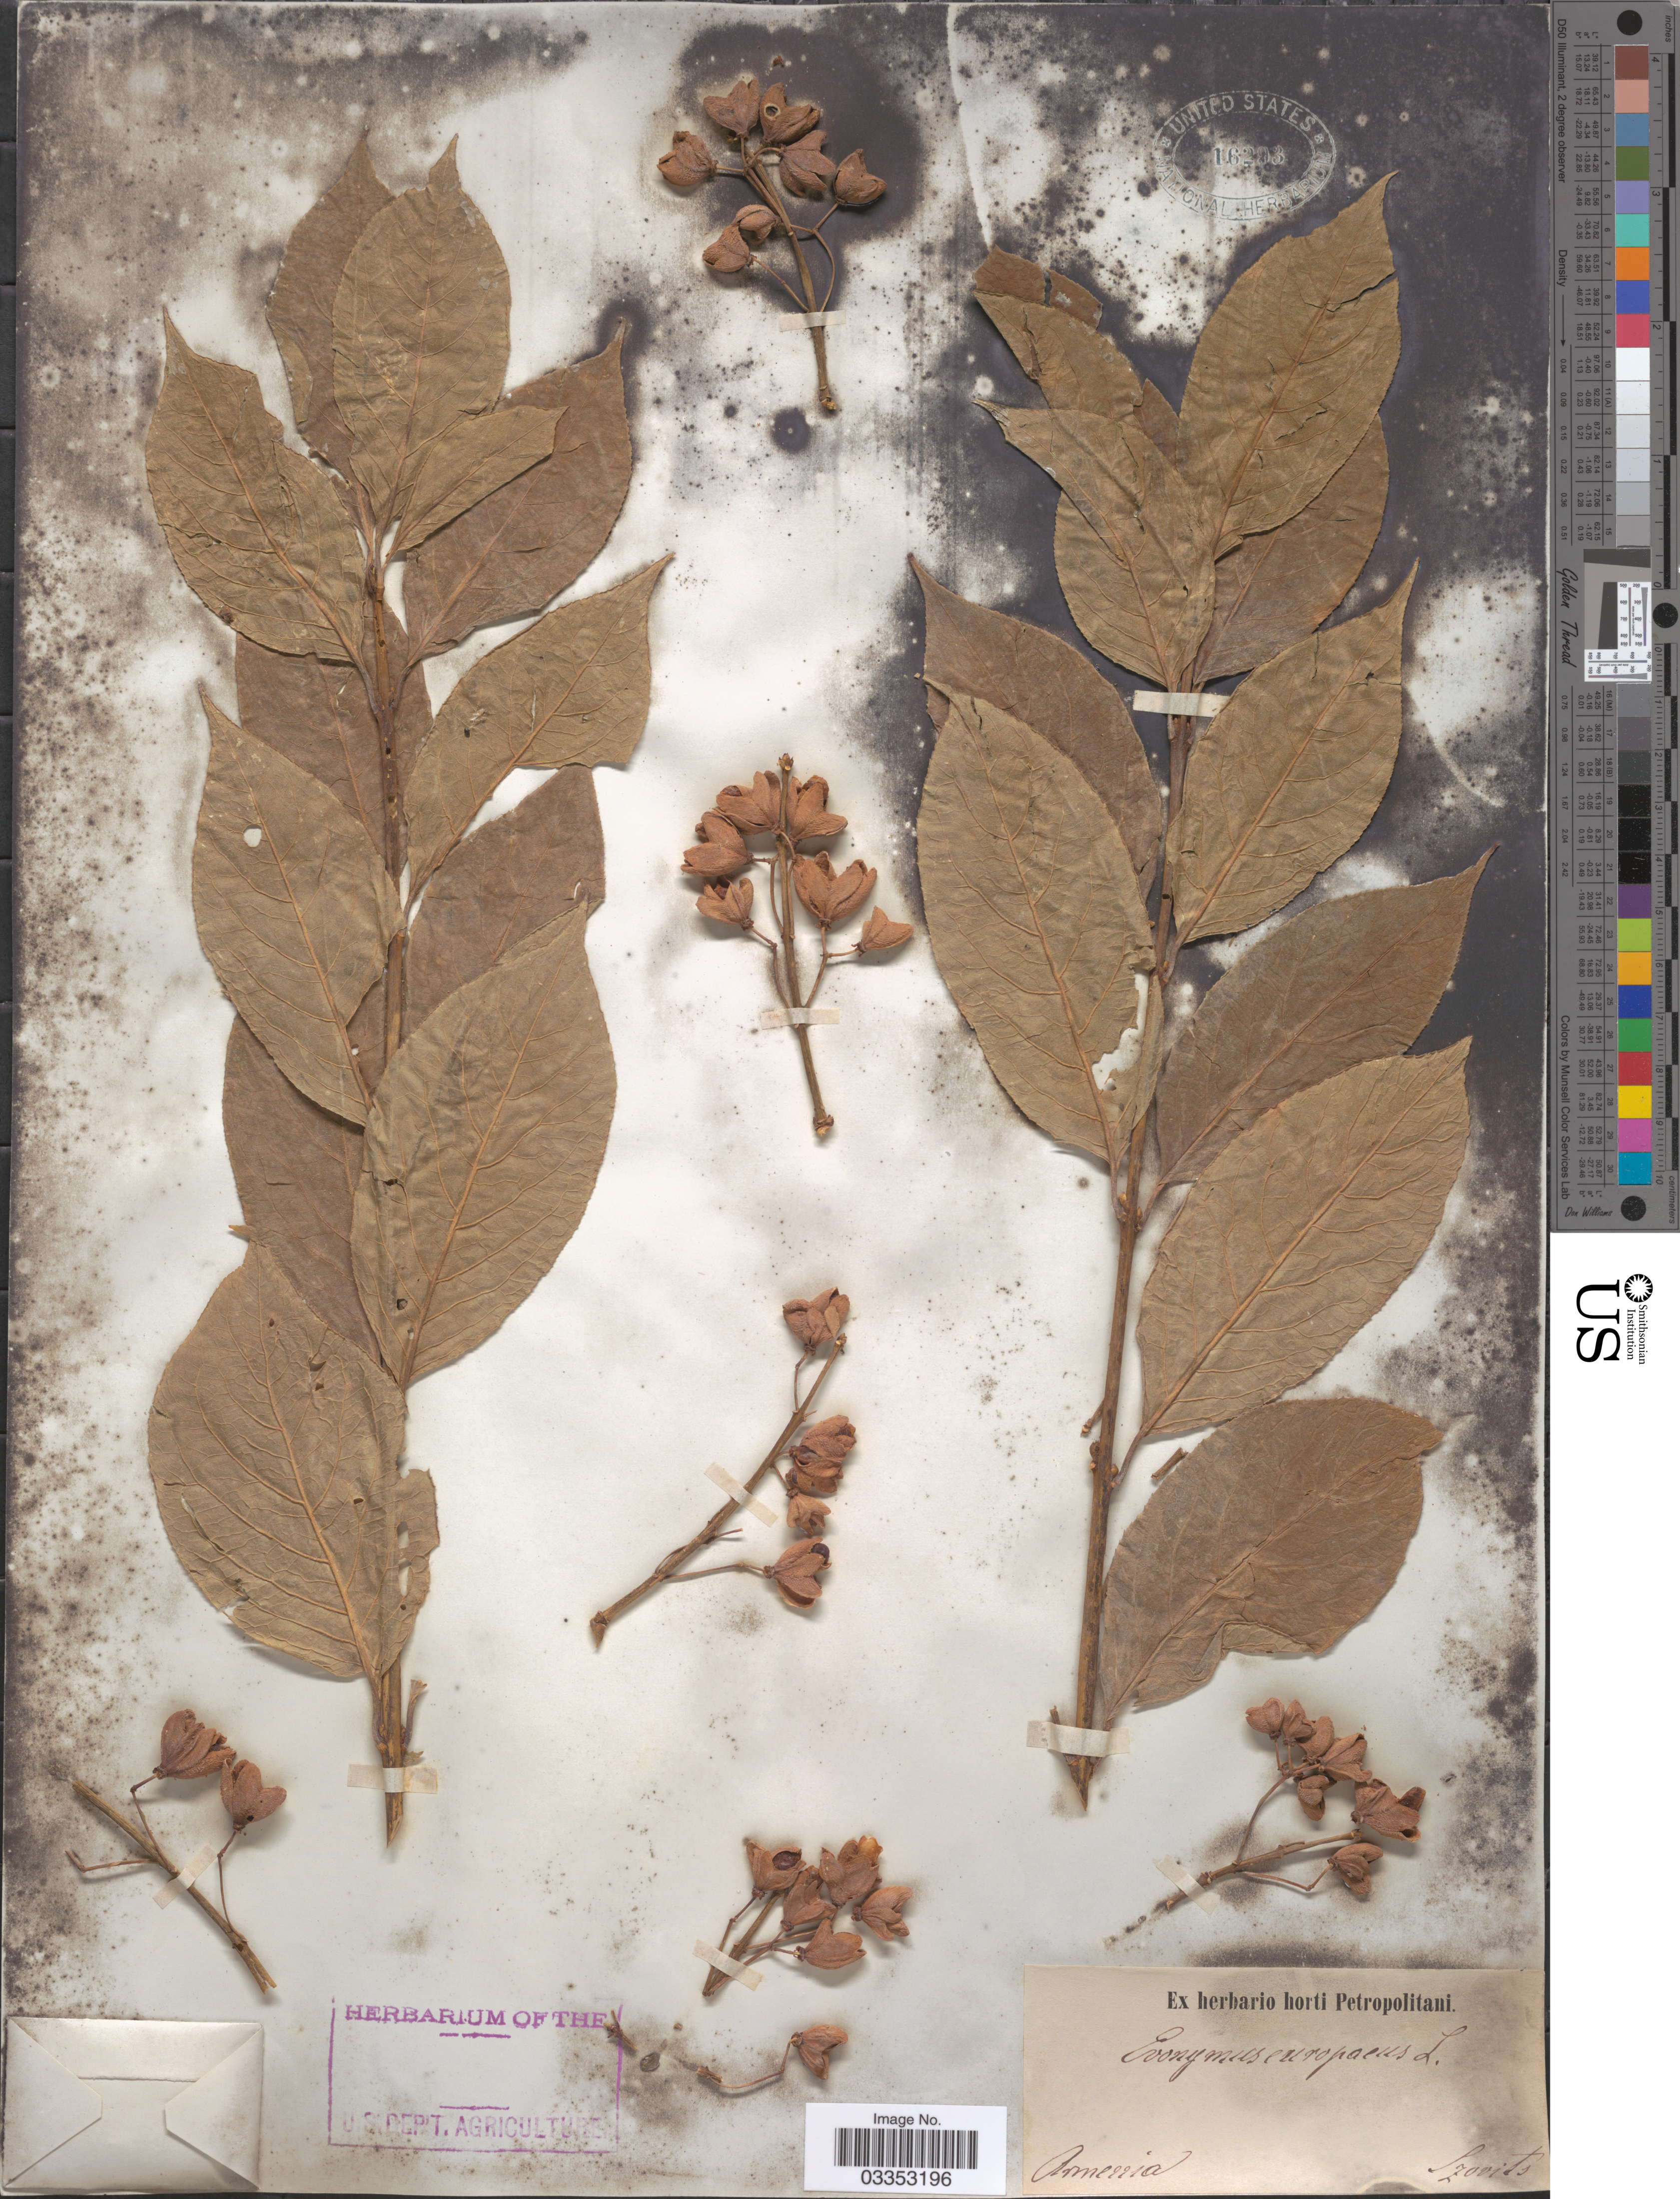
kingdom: Plantae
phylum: Tracheophyta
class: Magnoliopsida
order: Celastrales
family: Celastraceae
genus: Euonymus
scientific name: Euonymus europaeus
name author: L.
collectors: Szovits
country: Armenia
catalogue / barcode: US 16293